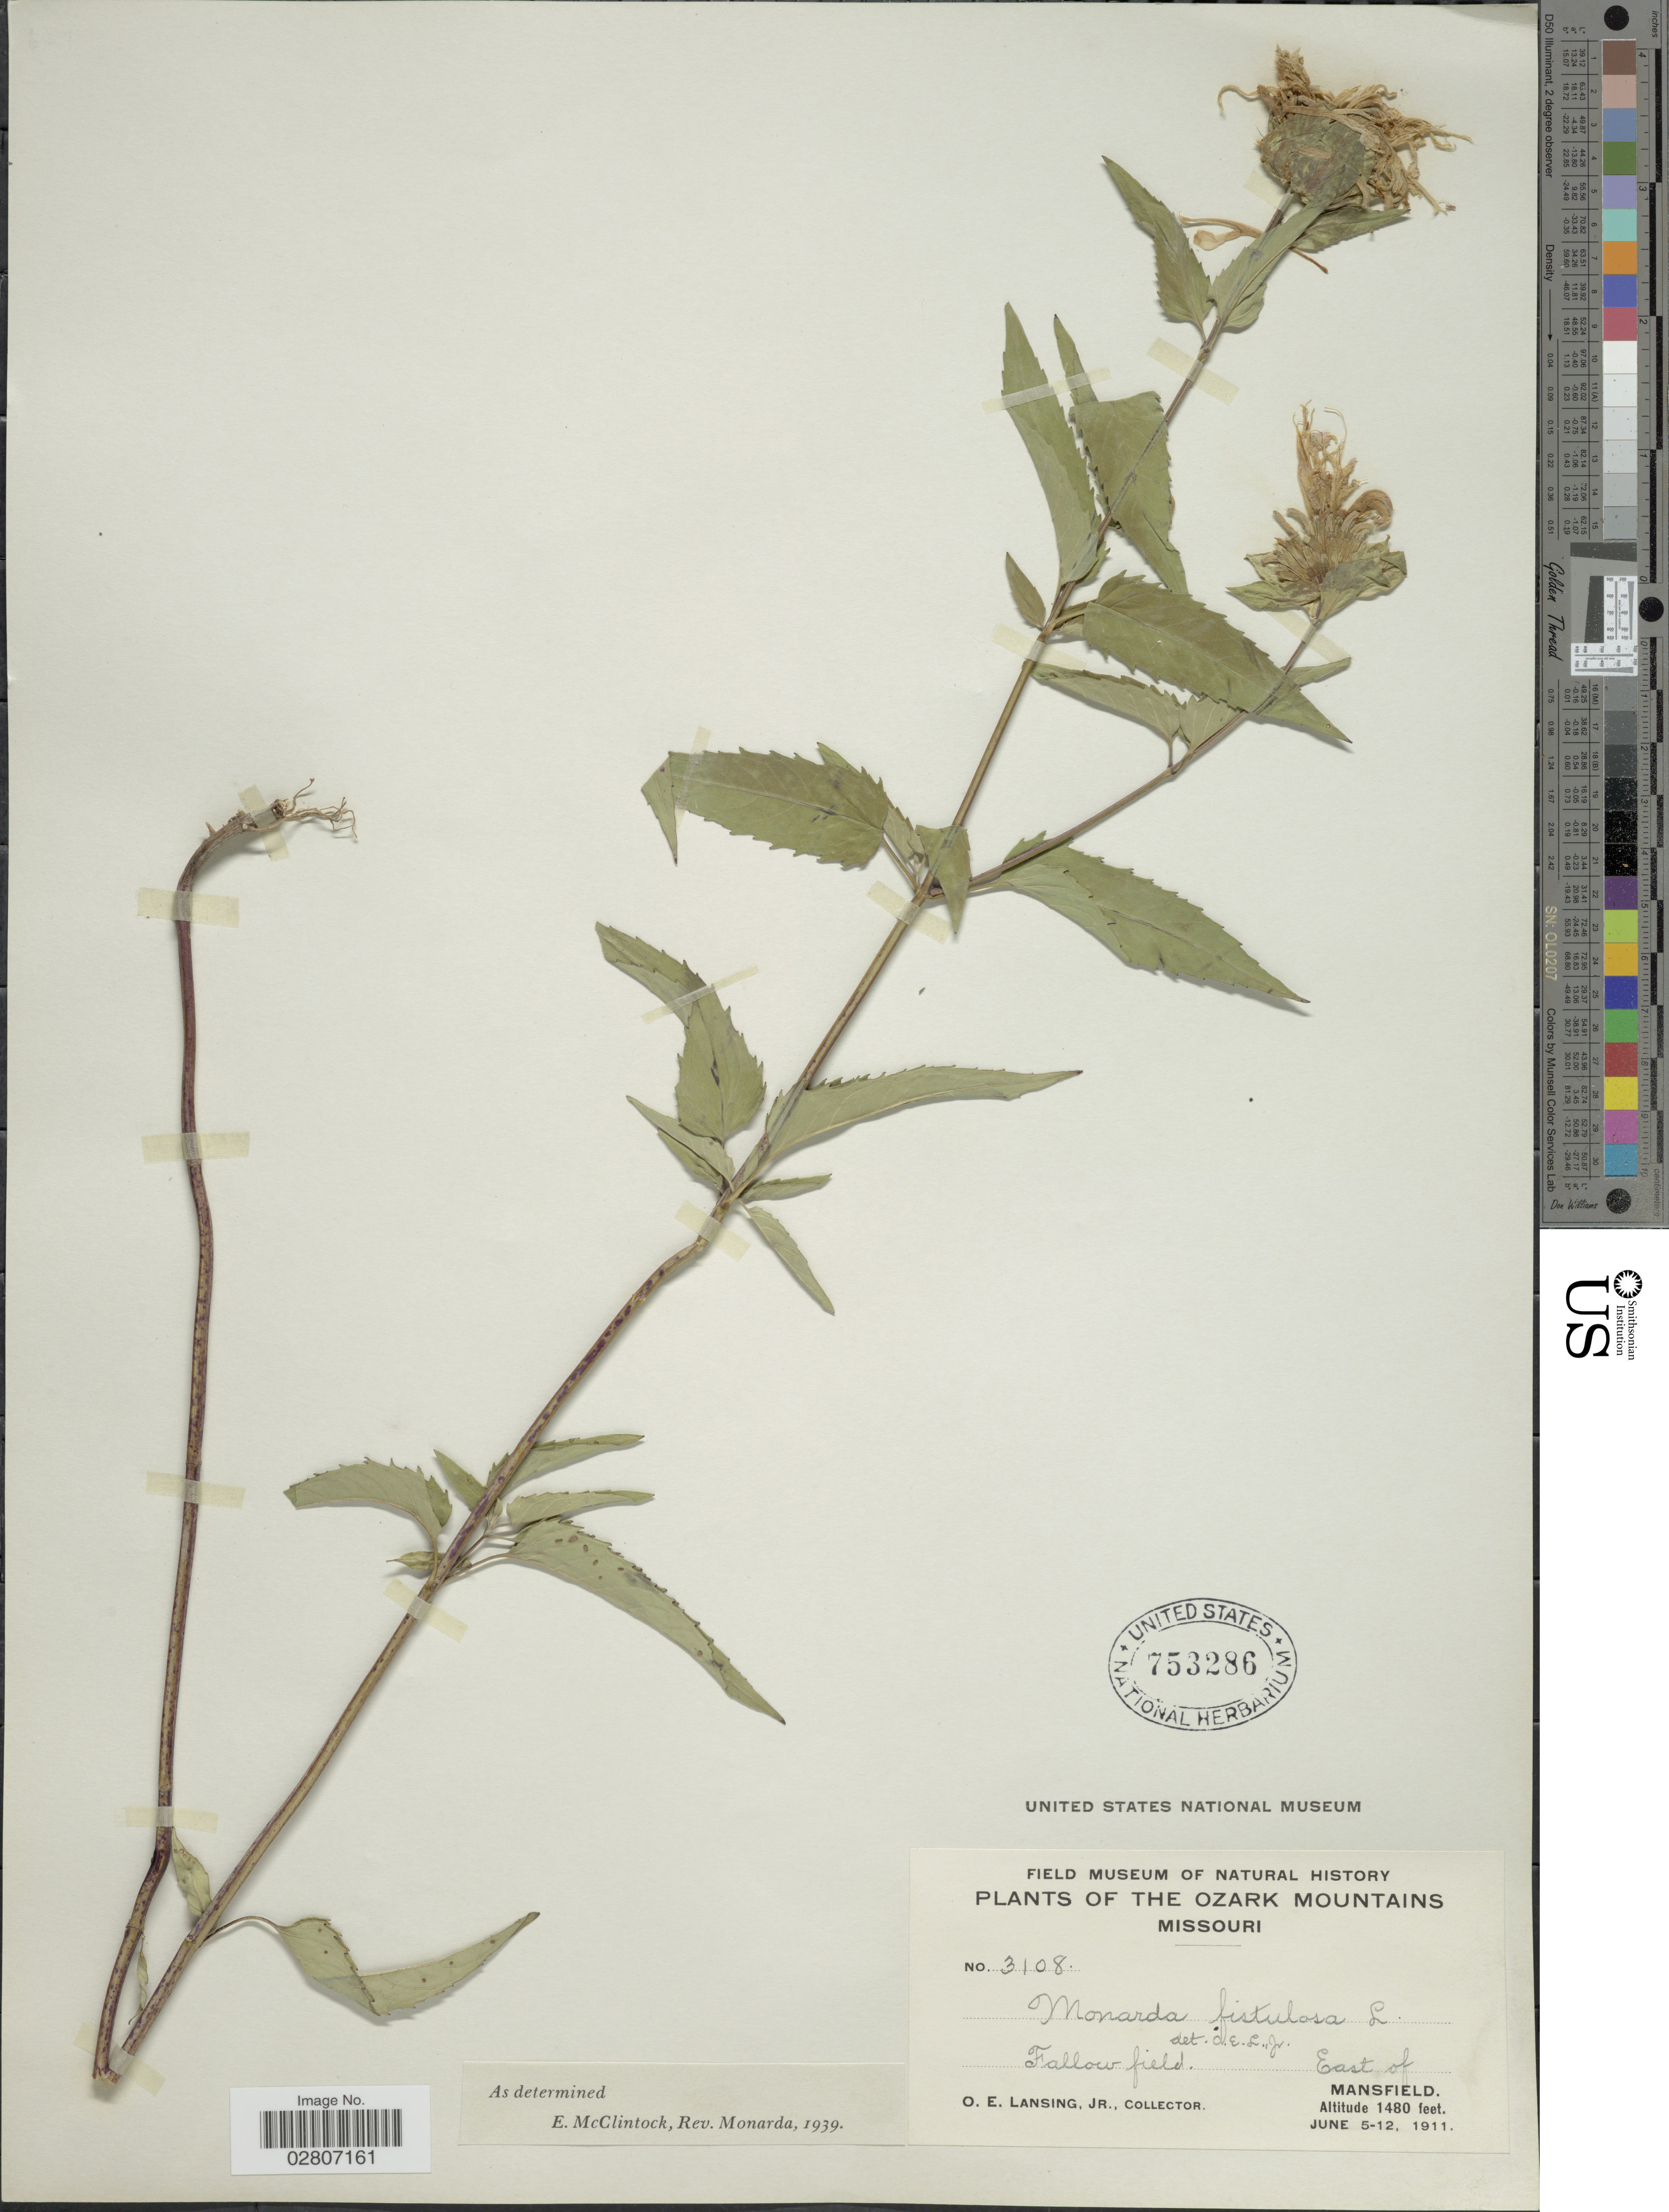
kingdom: Plantae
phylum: Tracheophyta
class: Magnoliopsida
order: Lamiales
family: Lamiaceae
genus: Monarda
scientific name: Monarda fistulosa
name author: L.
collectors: O. Lansing Jr.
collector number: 3108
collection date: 1911-06-05/1911-06-12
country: United States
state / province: Missouri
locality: Ozark Mountains. East of Mansfield.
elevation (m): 451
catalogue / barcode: US 753286